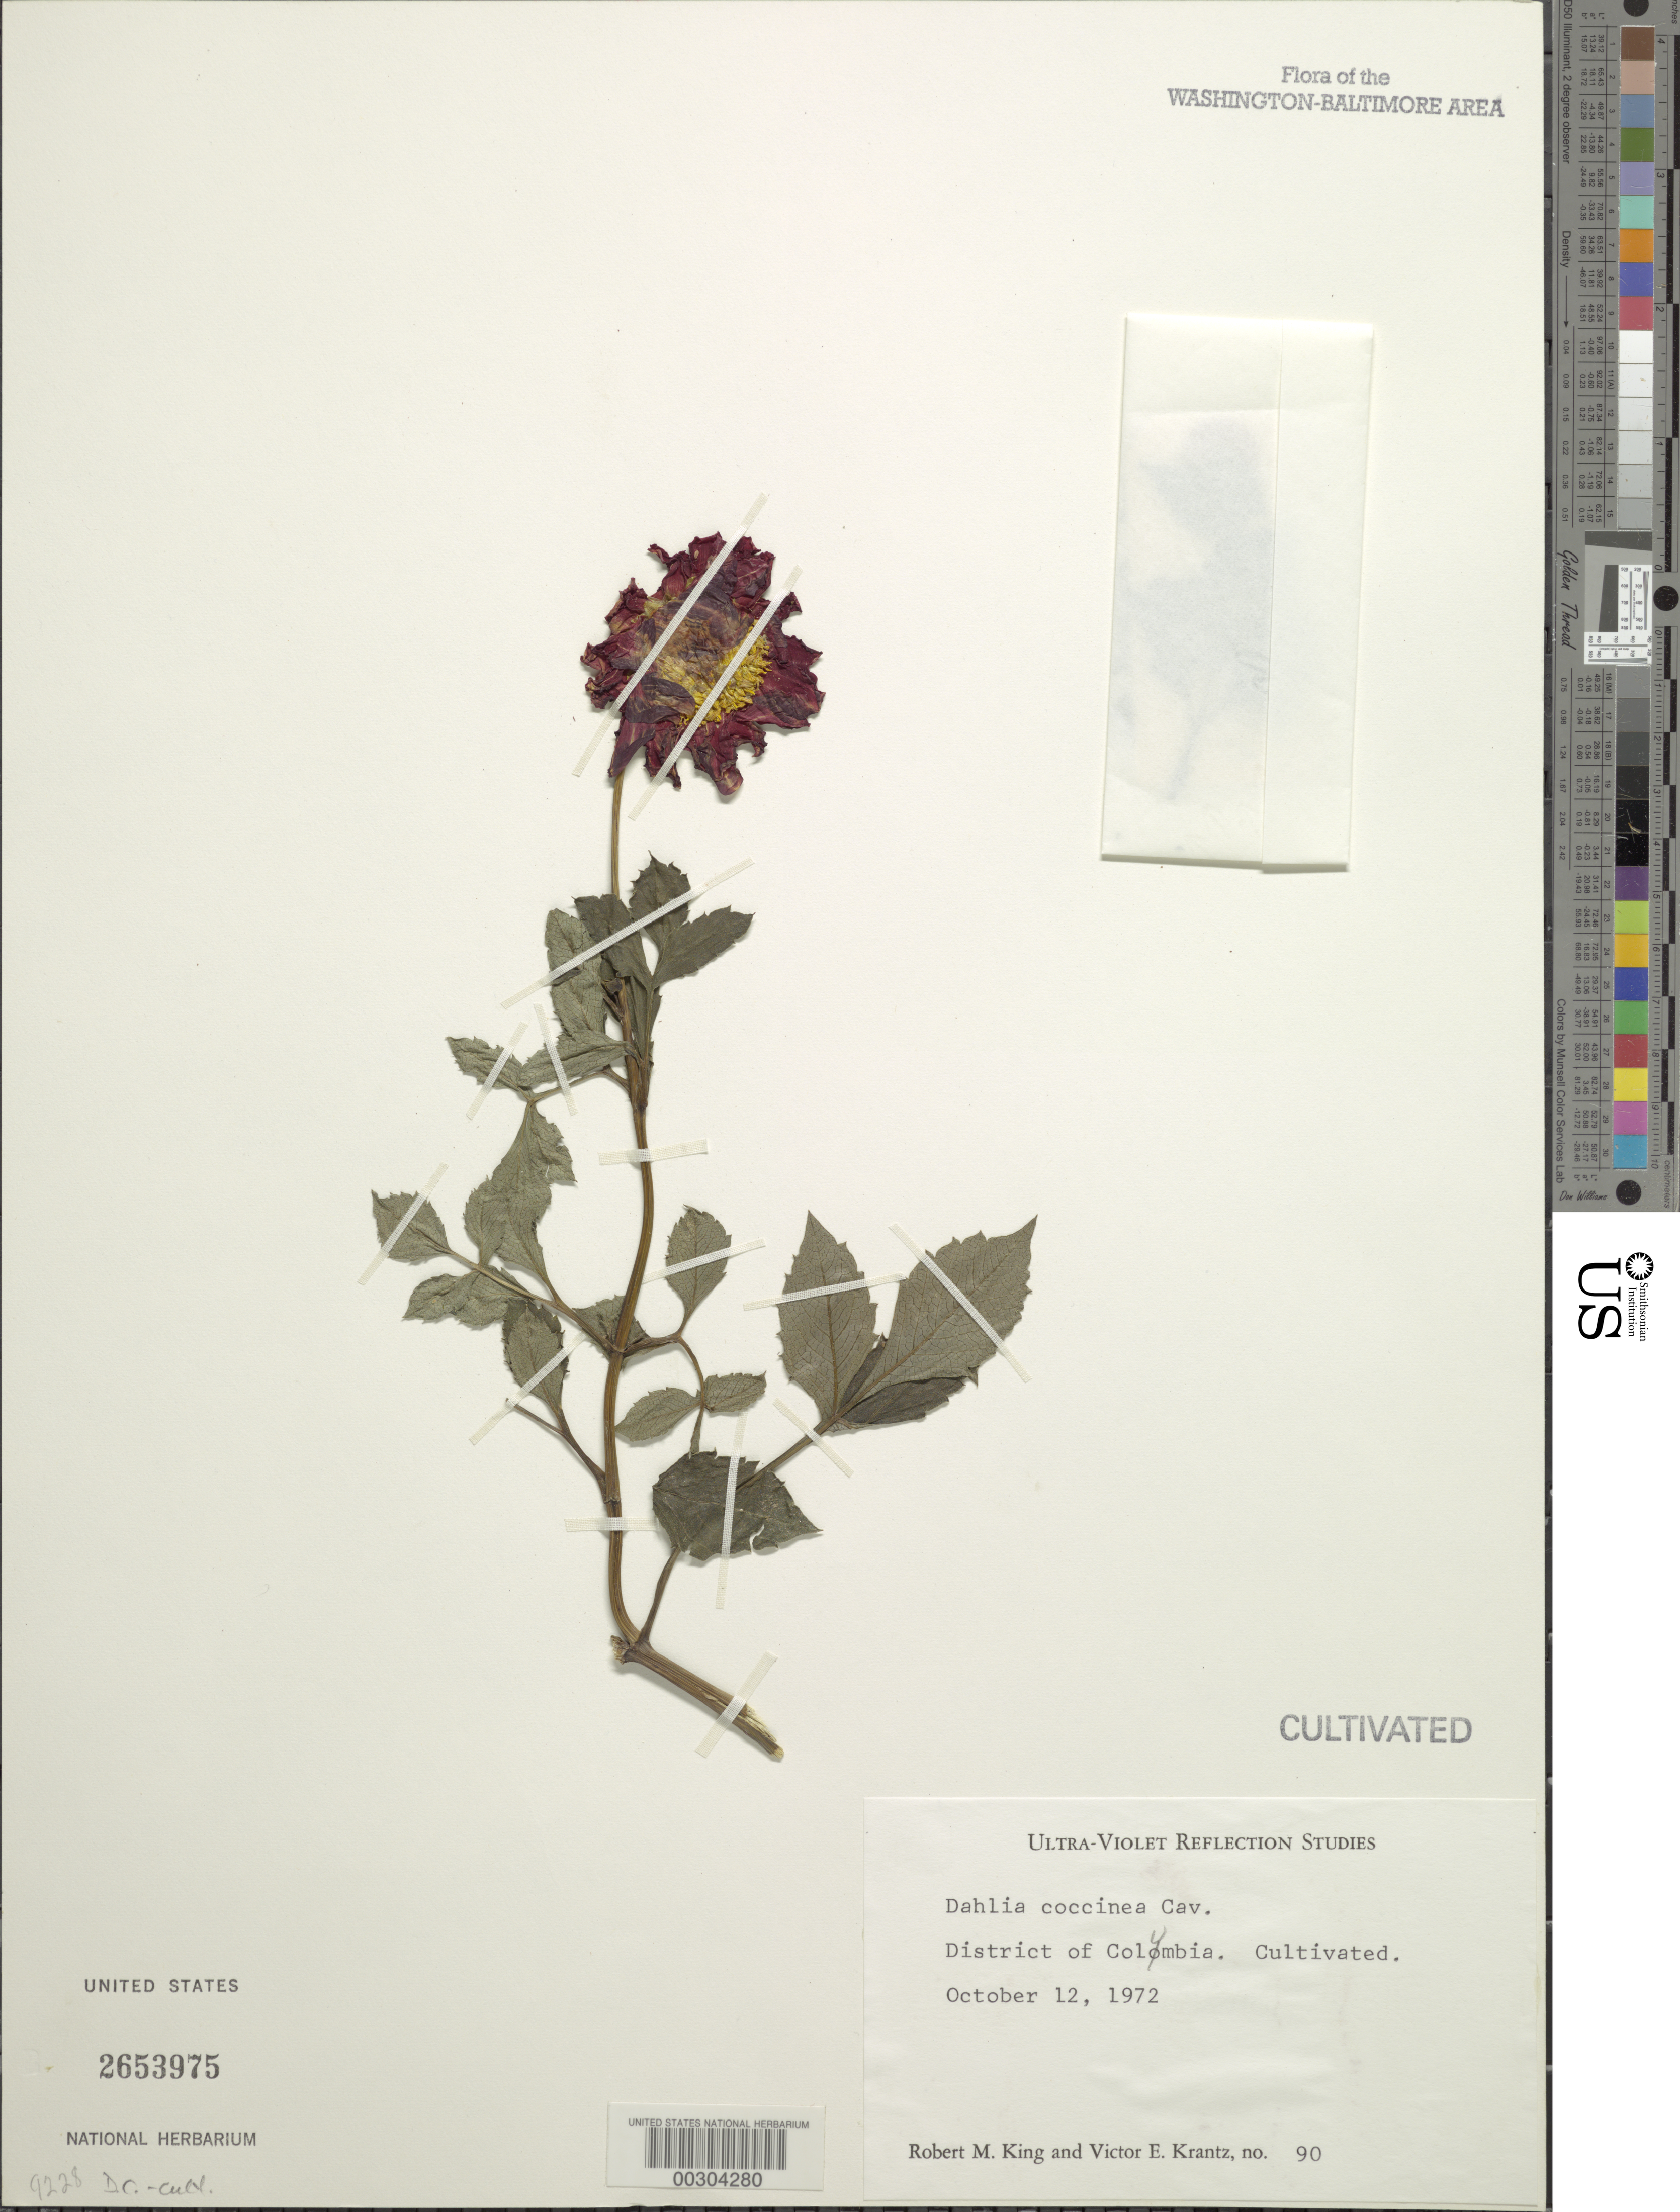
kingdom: Plantae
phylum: Tracheophyta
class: Magnoliopsida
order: Asterales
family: Asteraceae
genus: Dahlia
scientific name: Dahlia coccinea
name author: Cav.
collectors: R. M. King & V. Krantz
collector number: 90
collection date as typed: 12 Oct 1972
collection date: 1972-10-12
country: United States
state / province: District of Columbia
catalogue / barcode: US 2653975